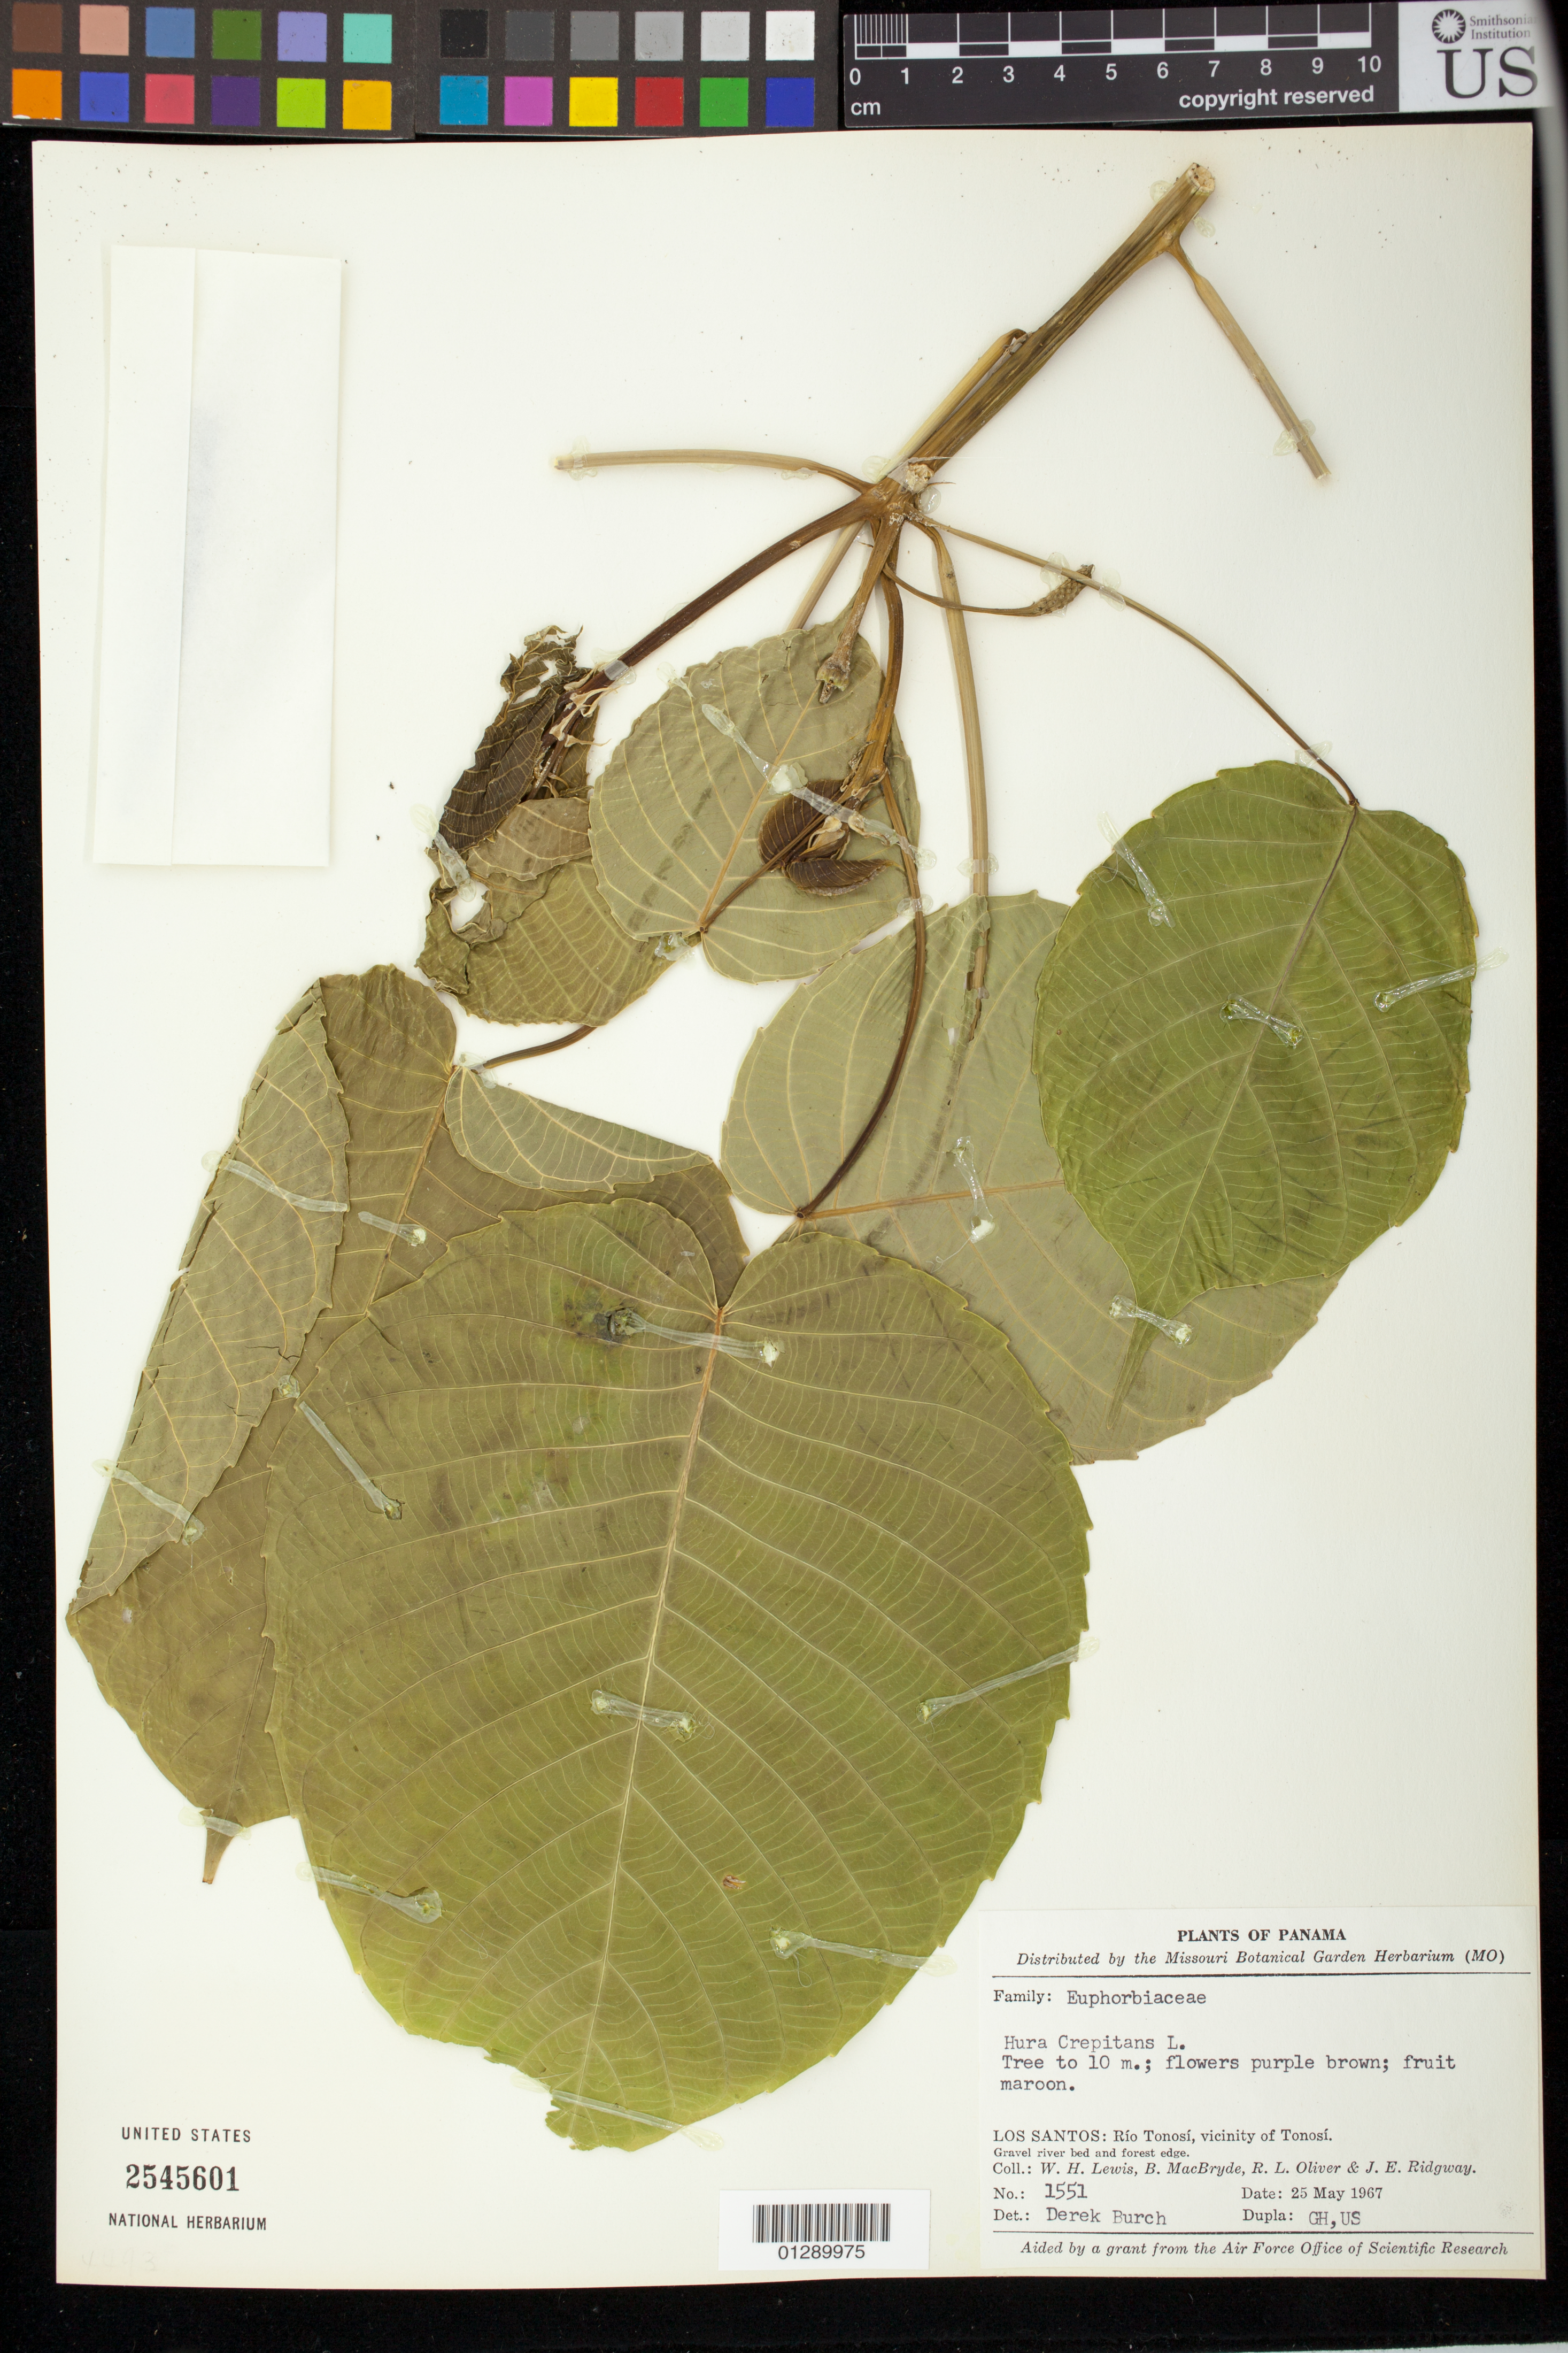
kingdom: Plantae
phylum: Tracheophyta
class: Magnoliopsida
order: Malpighiales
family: Euphorbiaceae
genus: Hura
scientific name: Hura crepitans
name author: L.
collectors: W. H. Lewis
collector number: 1551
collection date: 1967-05-25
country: Panama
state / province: Los Santos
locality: Rio Tonosi, vicinity of Tonosi.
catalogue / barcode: US 2545601